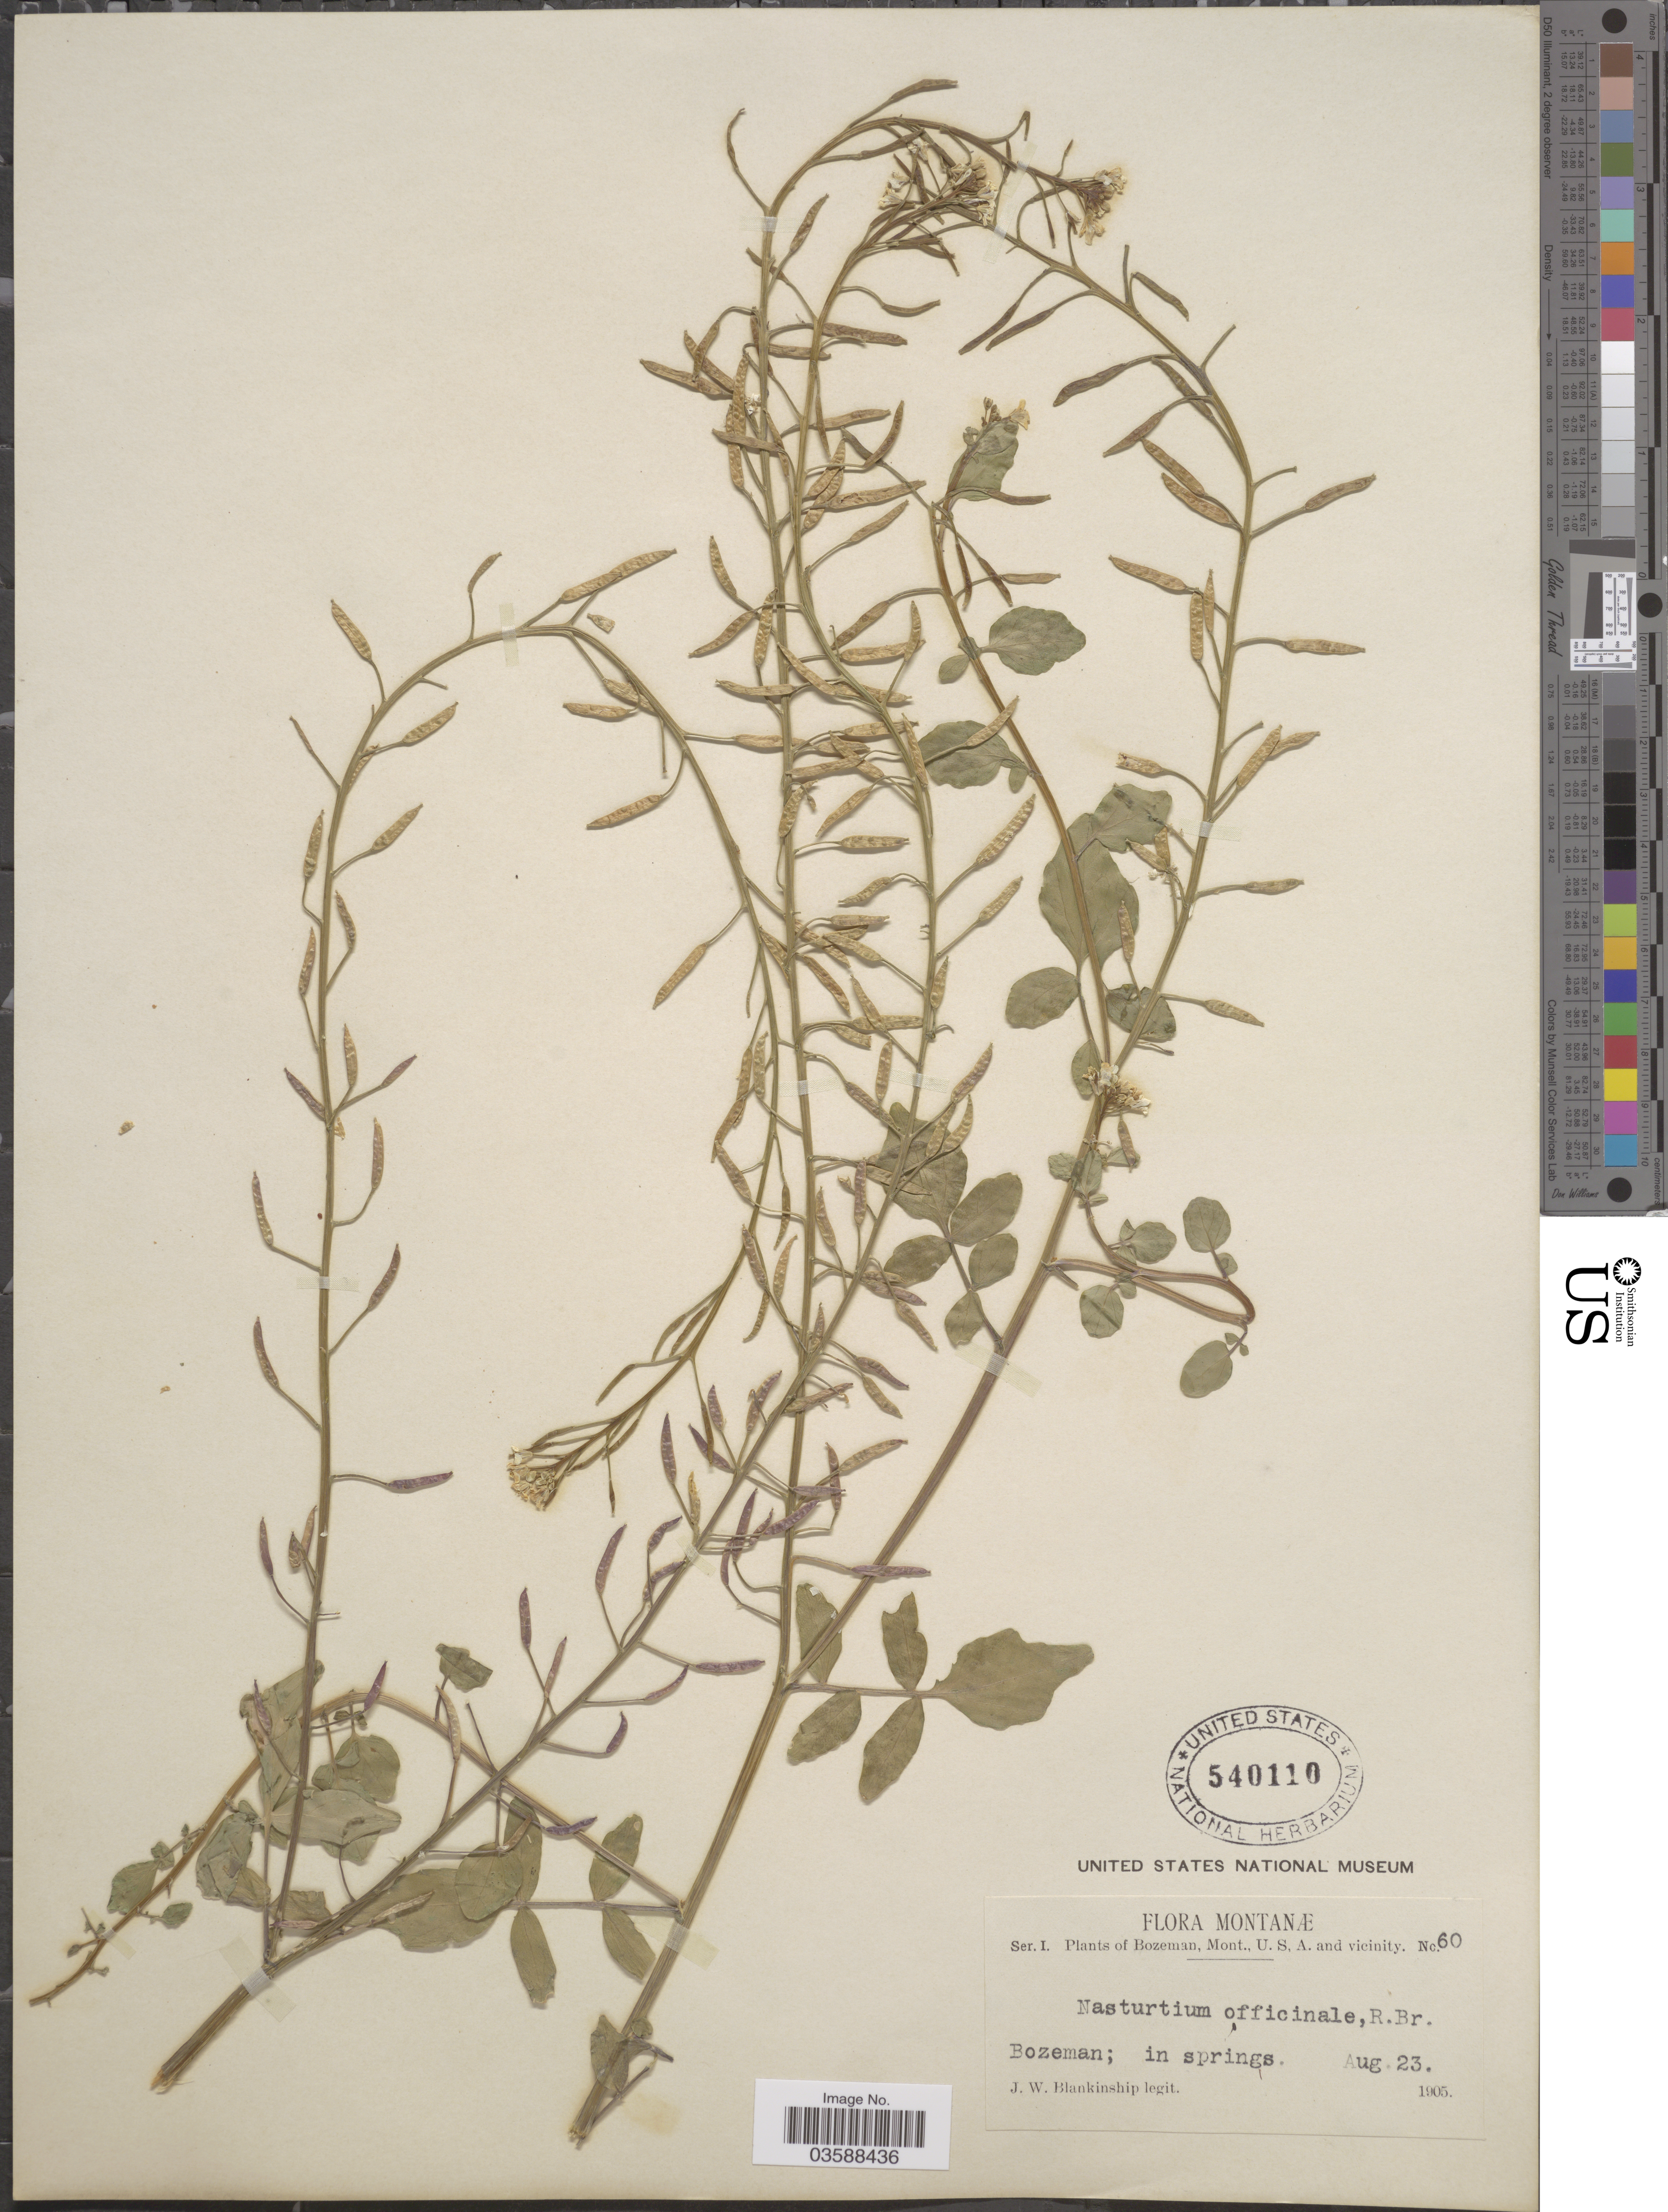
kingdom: Plantae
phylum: Tracheophyta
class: Magnoliopsida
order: Brassicales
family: Brassicaceae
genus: Nasturtium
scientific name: Nasturtium officinale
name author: R. Br.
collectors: J. W. Blankinship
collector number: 60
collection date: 1905-08-23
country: United States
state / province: Montana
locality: Bozeman, and vicinity.; Bozeman.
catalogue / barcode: US 540110